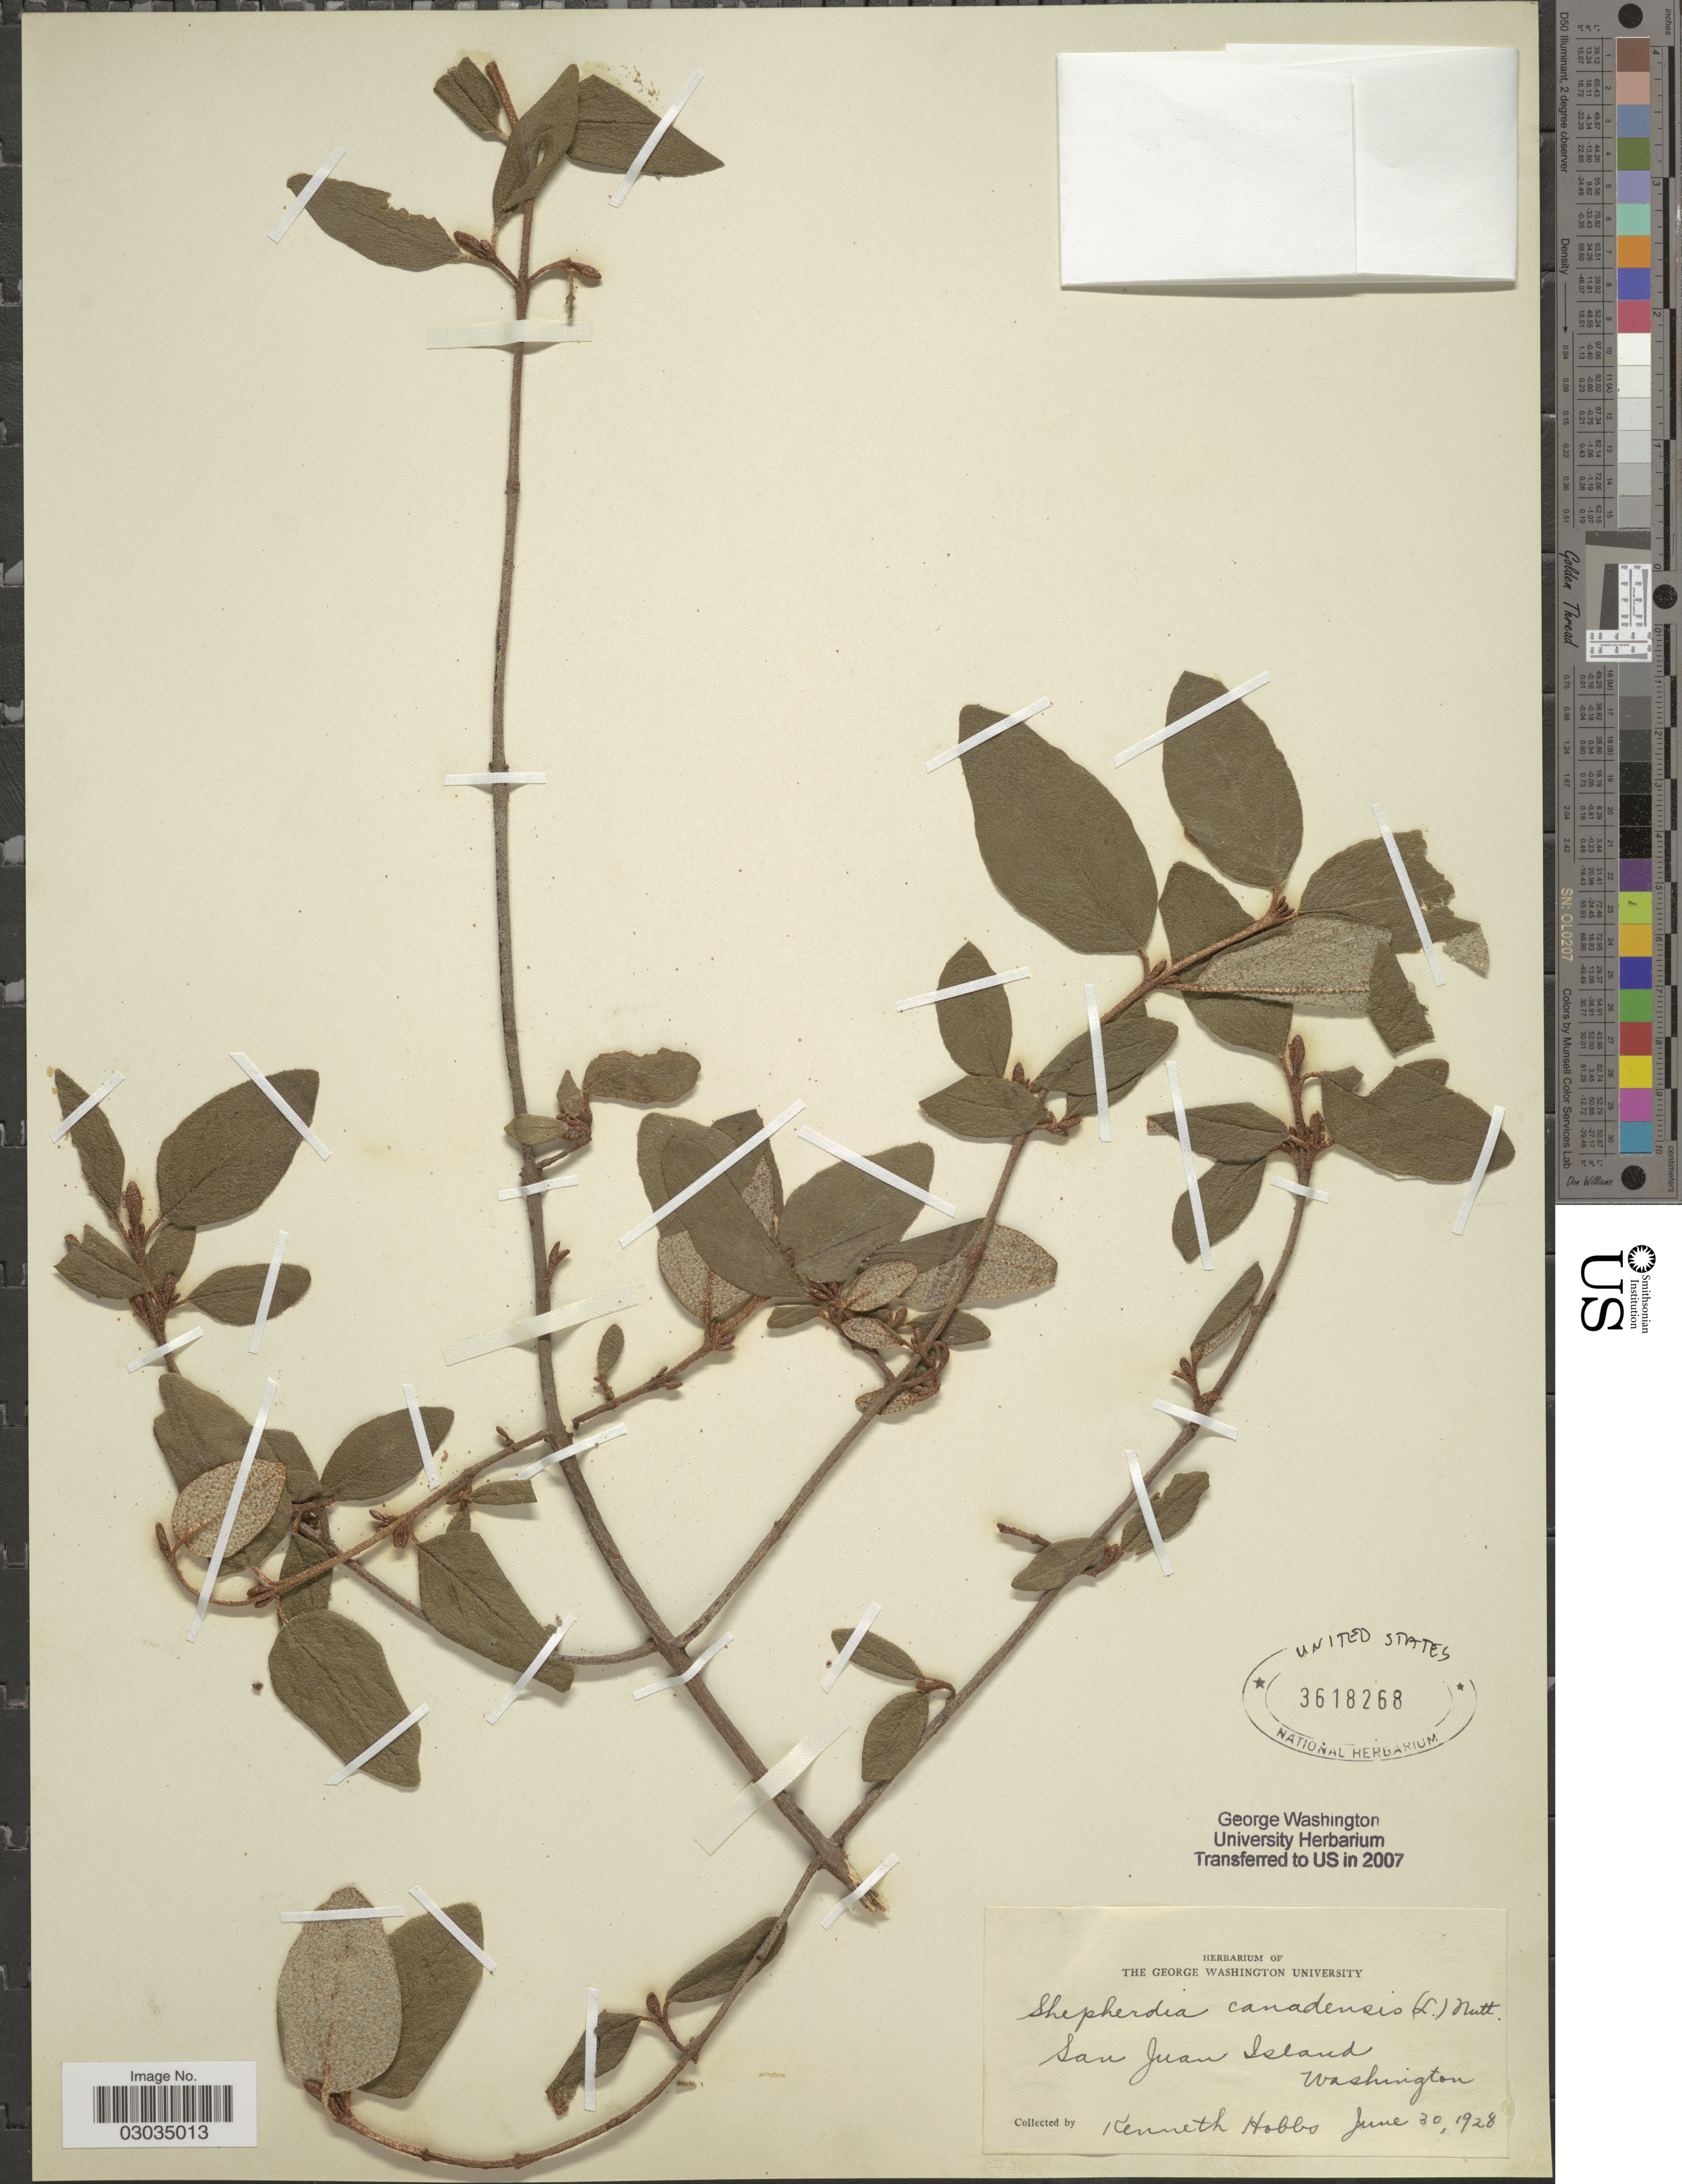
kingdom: Plantae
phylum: Tracheophyta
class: Magnoliopsida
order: Rosales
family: Elaeagnaceae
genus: Shepherdia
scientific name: Shepherdia canadensis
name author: (L.) Nutt.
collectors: K. Hobbs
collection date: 1928-06-30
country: United States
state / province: Washington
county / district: San Juan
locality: San Juan Island, Washington.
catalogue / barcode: US 3618268